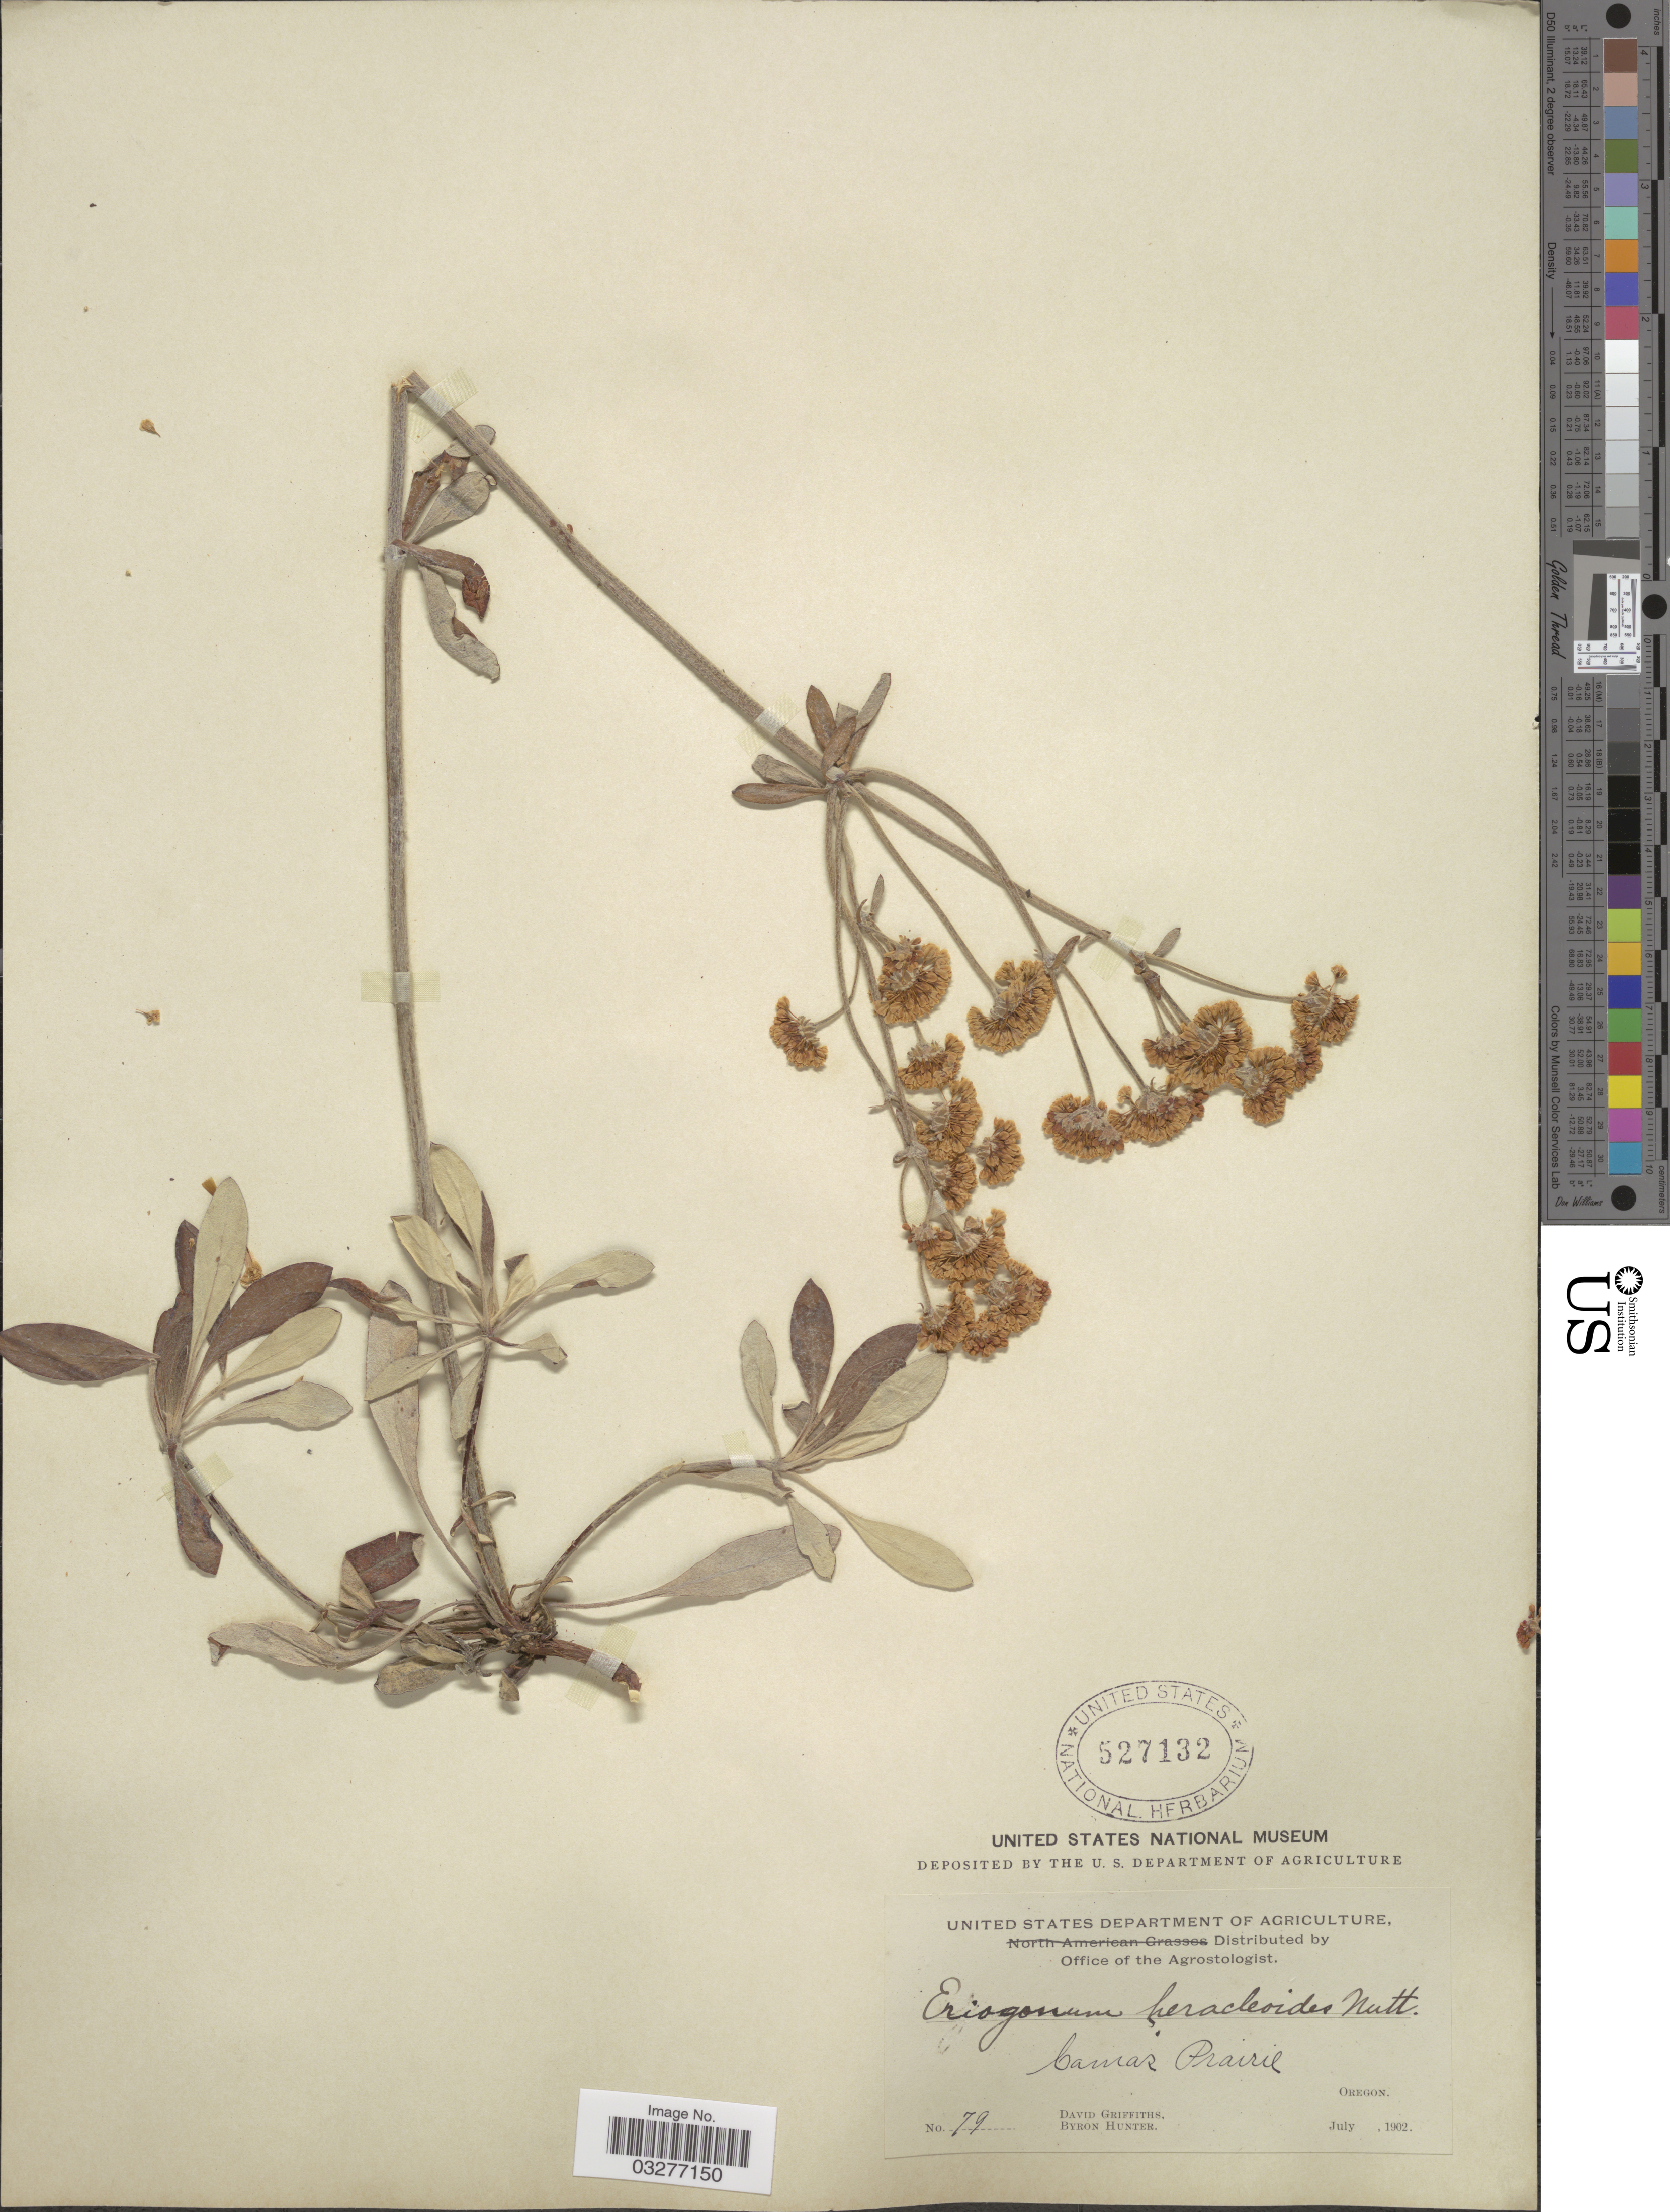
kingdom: Plantae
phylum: Tracheophyta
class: Magnoliopsida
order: Caryophyllales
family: Polygonaceae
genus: Eriogonum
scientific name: Eriogonum heracleoides var. heracleoides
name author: Nutt.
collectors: D. Griffiths & B. Hunter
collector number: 79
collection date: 1902-07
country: United States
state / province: Oregon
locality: Camas Prairie.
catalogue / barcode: US 527132